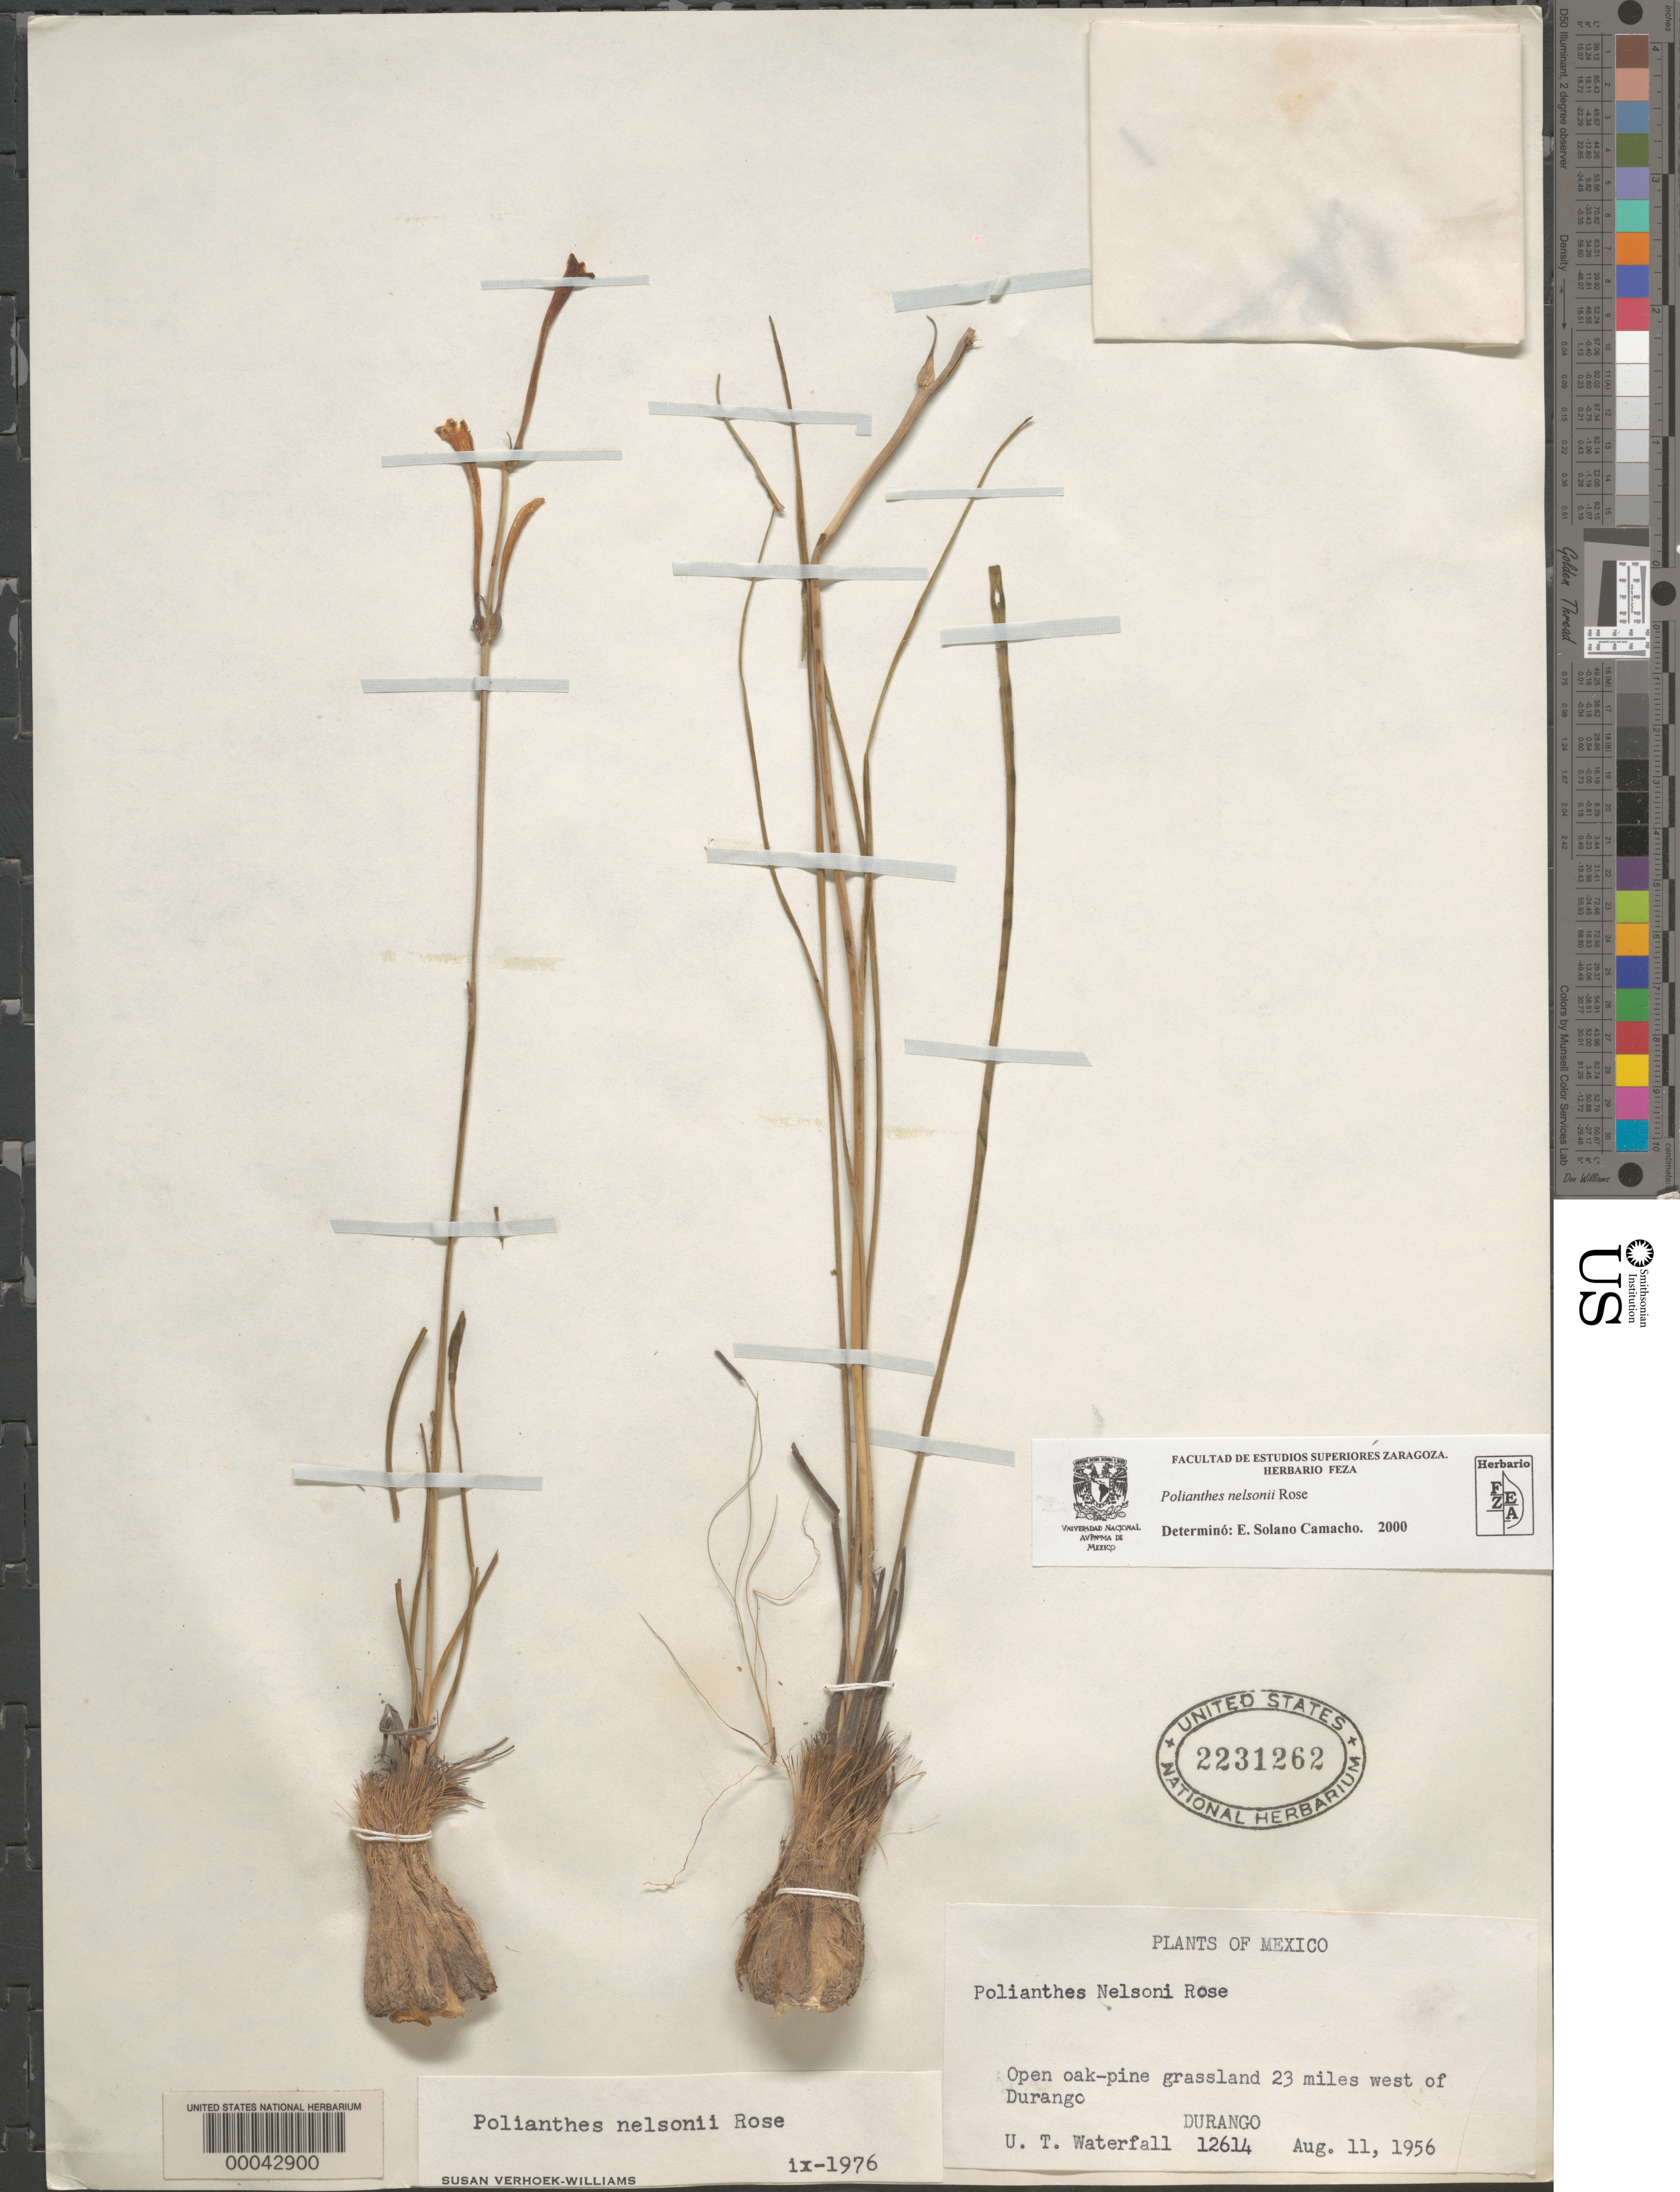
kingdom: Plantae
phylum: Tracheophyta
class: Liliopsida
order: Asparagales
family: Asparagaceae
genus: Polianthes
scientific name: Polianthes nelsoni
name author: Rose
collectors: U. T. Waterfall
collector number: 12614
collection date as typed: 11 Aug 1956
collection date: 1956-08-11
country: Mexico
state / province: Durango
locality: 23 mi W of Durango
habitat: Open oak-pine grassland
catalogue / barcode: US 2231262